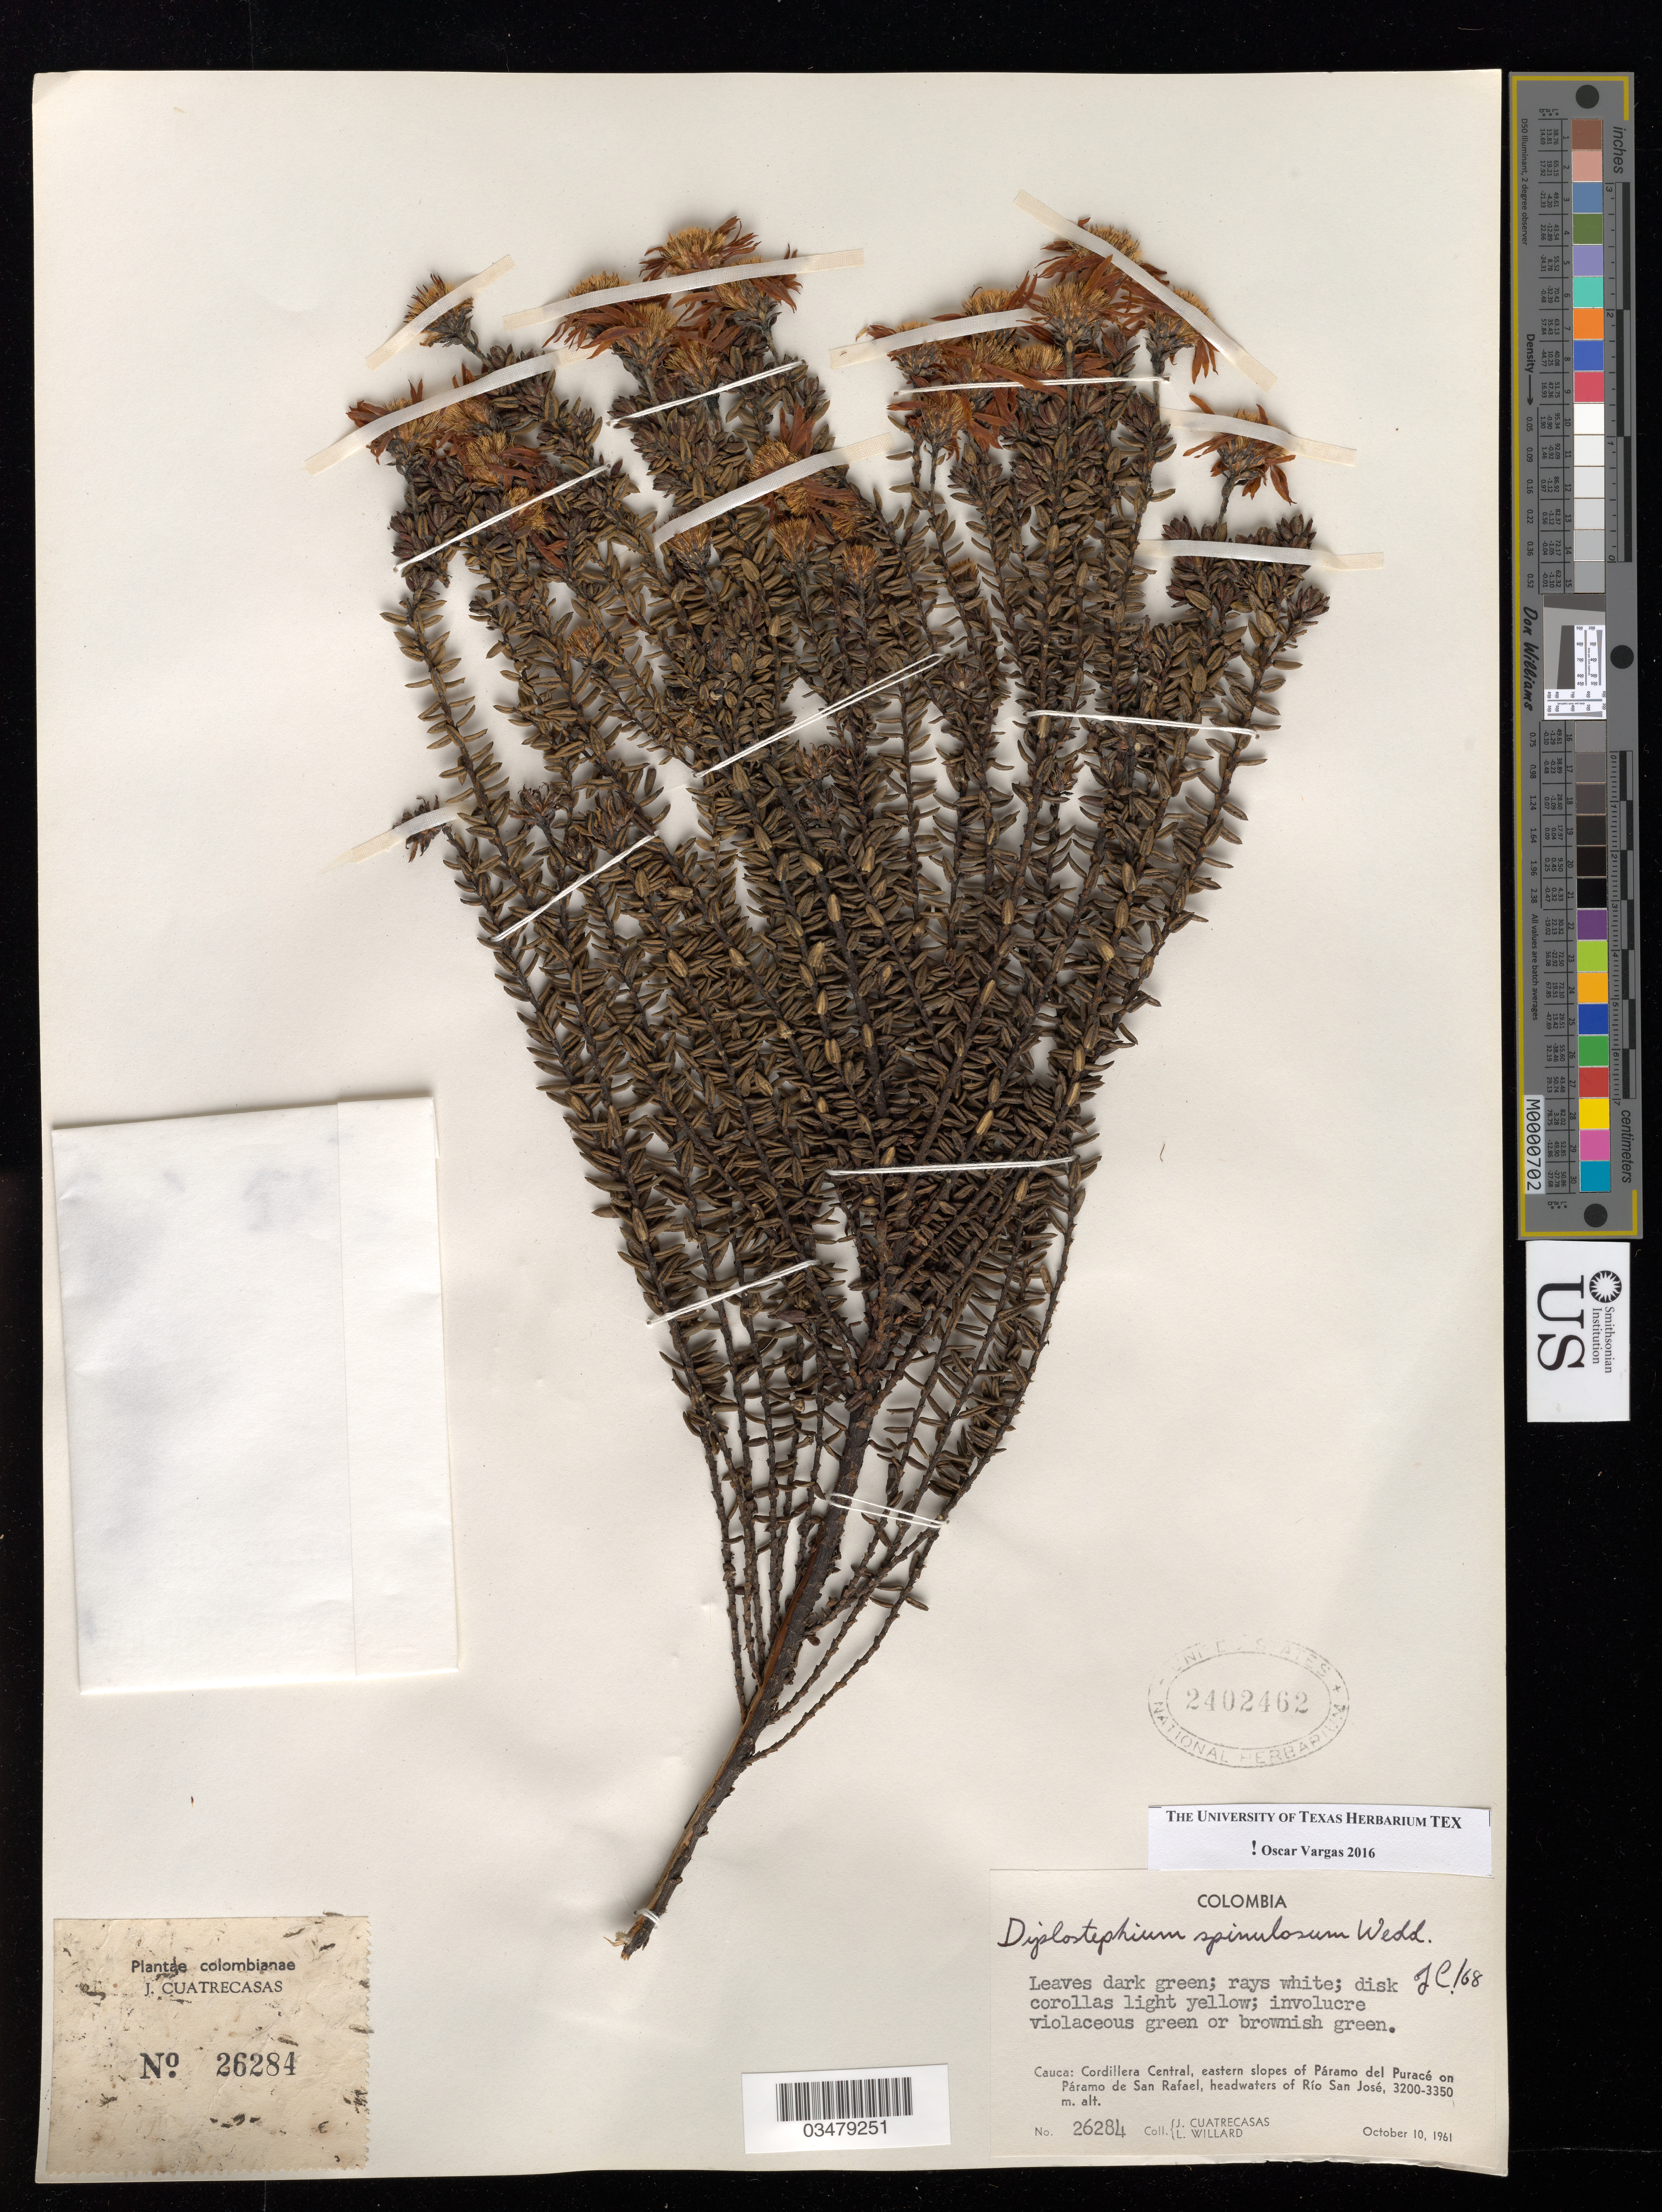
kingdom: Plantae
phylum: Tracheophyta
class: Magnoliopsida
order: Asterales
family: Asteraceae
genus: Diplostephium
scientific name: Diplostephium spinulosum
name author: Wedd.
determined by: Vargas, Oscar M.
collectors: J. Cuatrecasas & L. Willard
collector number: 26284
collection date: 1961-10-10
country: Colombia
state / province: Cauca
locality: Cordillera Central; eastern slopes of Páramo del Puracé on Páramo de San Rafael, headwaters of Río San José.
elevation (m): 3200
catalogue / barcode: US 2402462